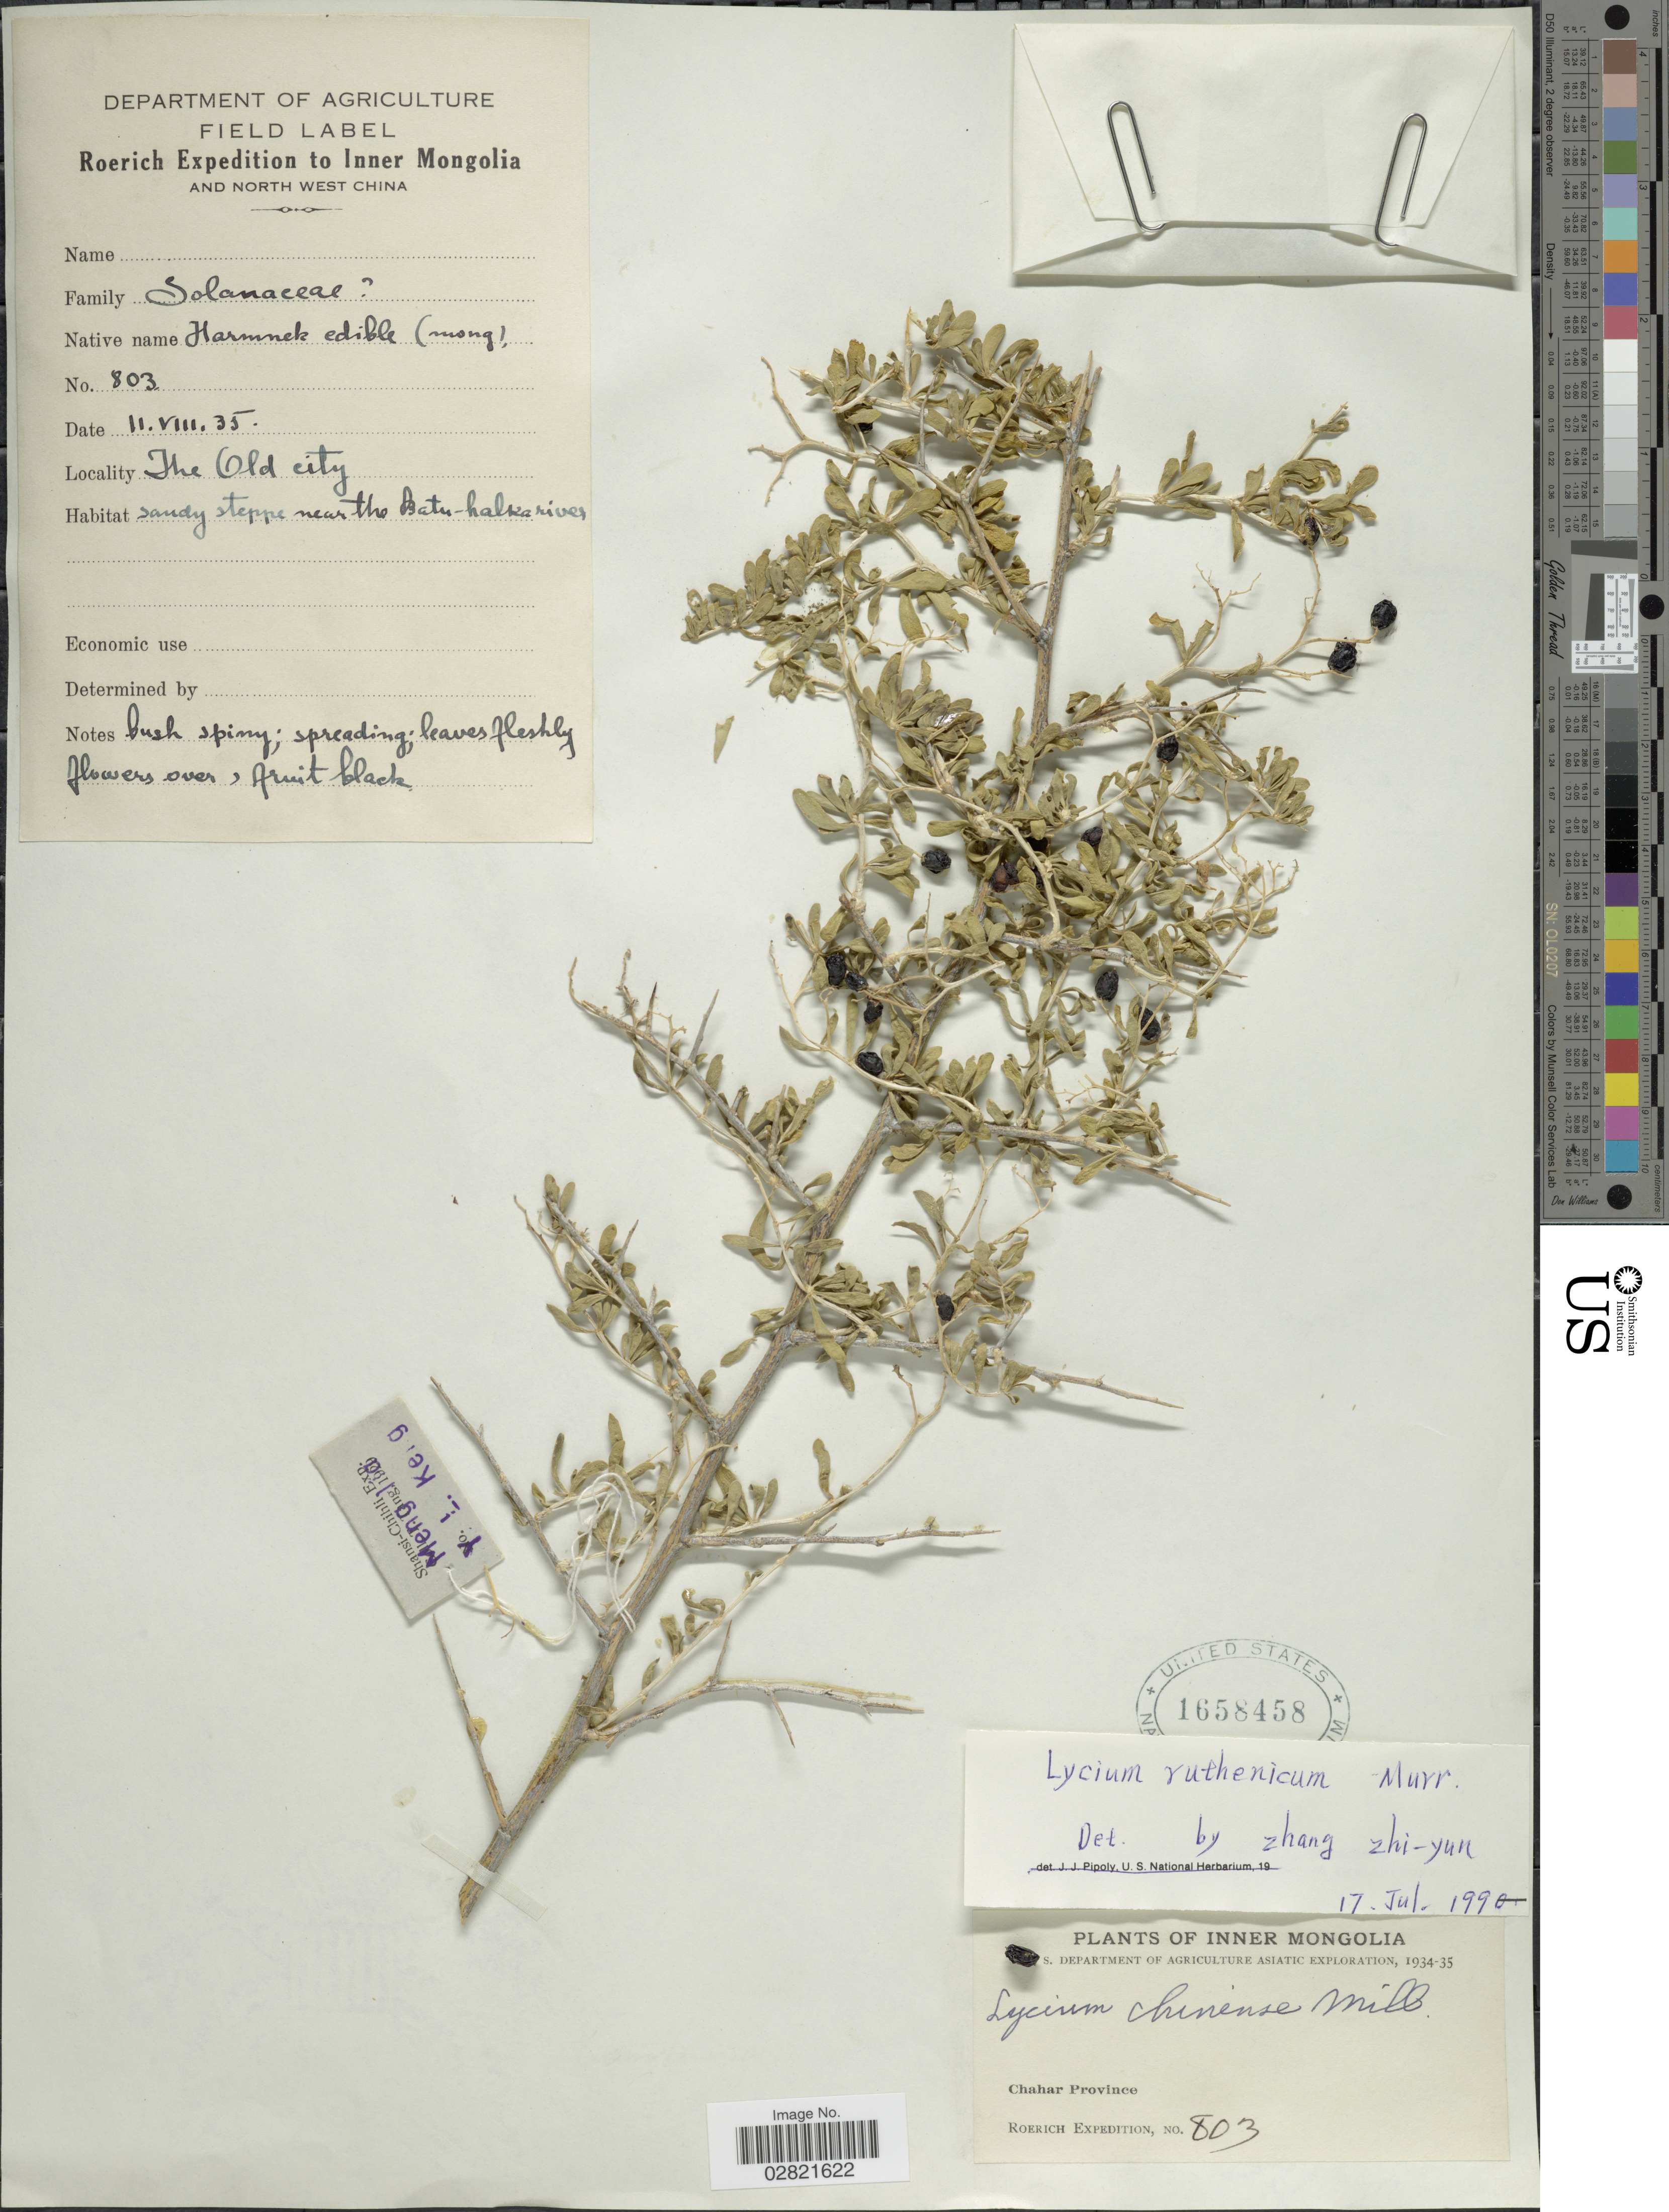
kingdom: Plantae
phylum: Tracheophyta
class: Magnoliopsida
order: Solanales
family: Solanaceae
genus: Lycium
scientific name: Lycium chinense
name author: Mill.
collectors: Roerich Expedition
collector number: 803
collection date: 1935-08-11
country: China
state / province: Nei Monggol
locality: Inner Mongolia and North West China. Chahar Province. The Old city. Sandy steppe near the Batu-halka river.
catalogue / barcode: US 1658458